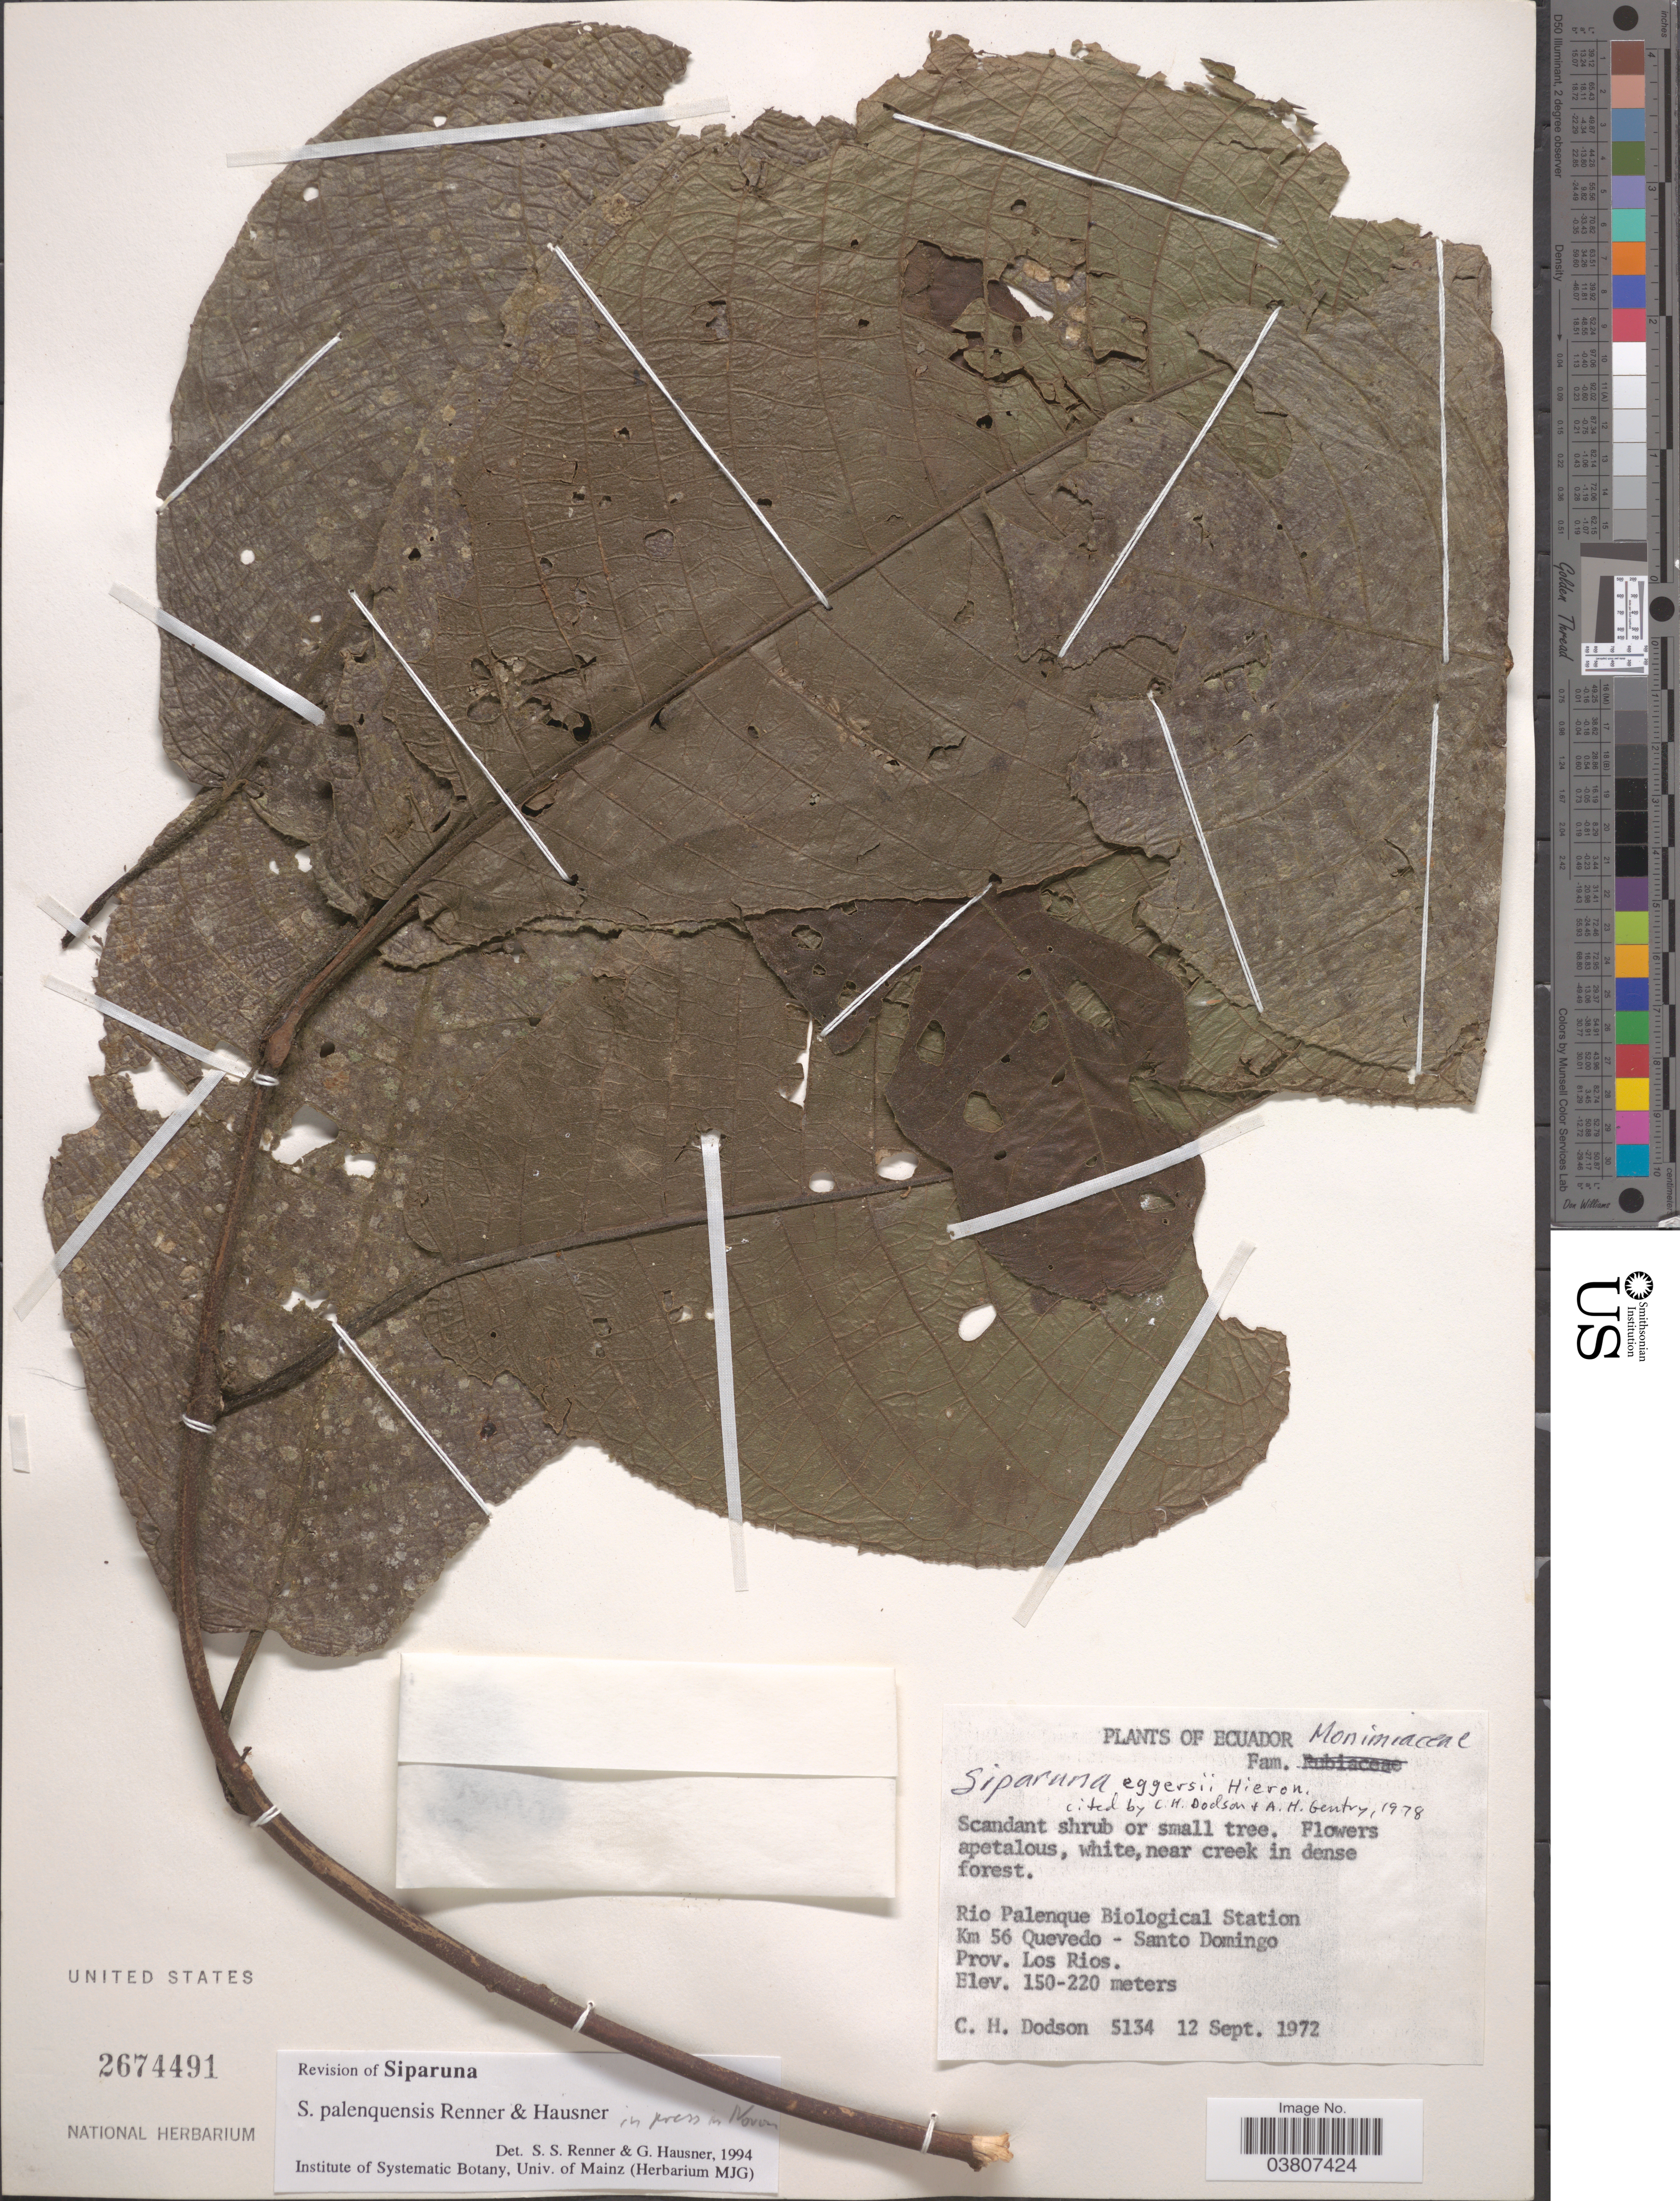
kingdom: Plantae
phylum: Tracheophyta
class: Magnoliopsida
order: Laurales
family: Siparunaceae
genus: Siparuna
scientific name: Siparuna palenquensis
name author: S.S. Renner & Hausner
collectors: C. H. Dodson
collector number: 5134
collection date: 1972-09-12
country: Ecuador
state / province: Los Ríos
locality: Near creek in dense forest. Rio Palenque Biological Station. Km 56 Quevedo - Santo Domingo.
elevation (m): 150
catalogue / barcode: US 2674491